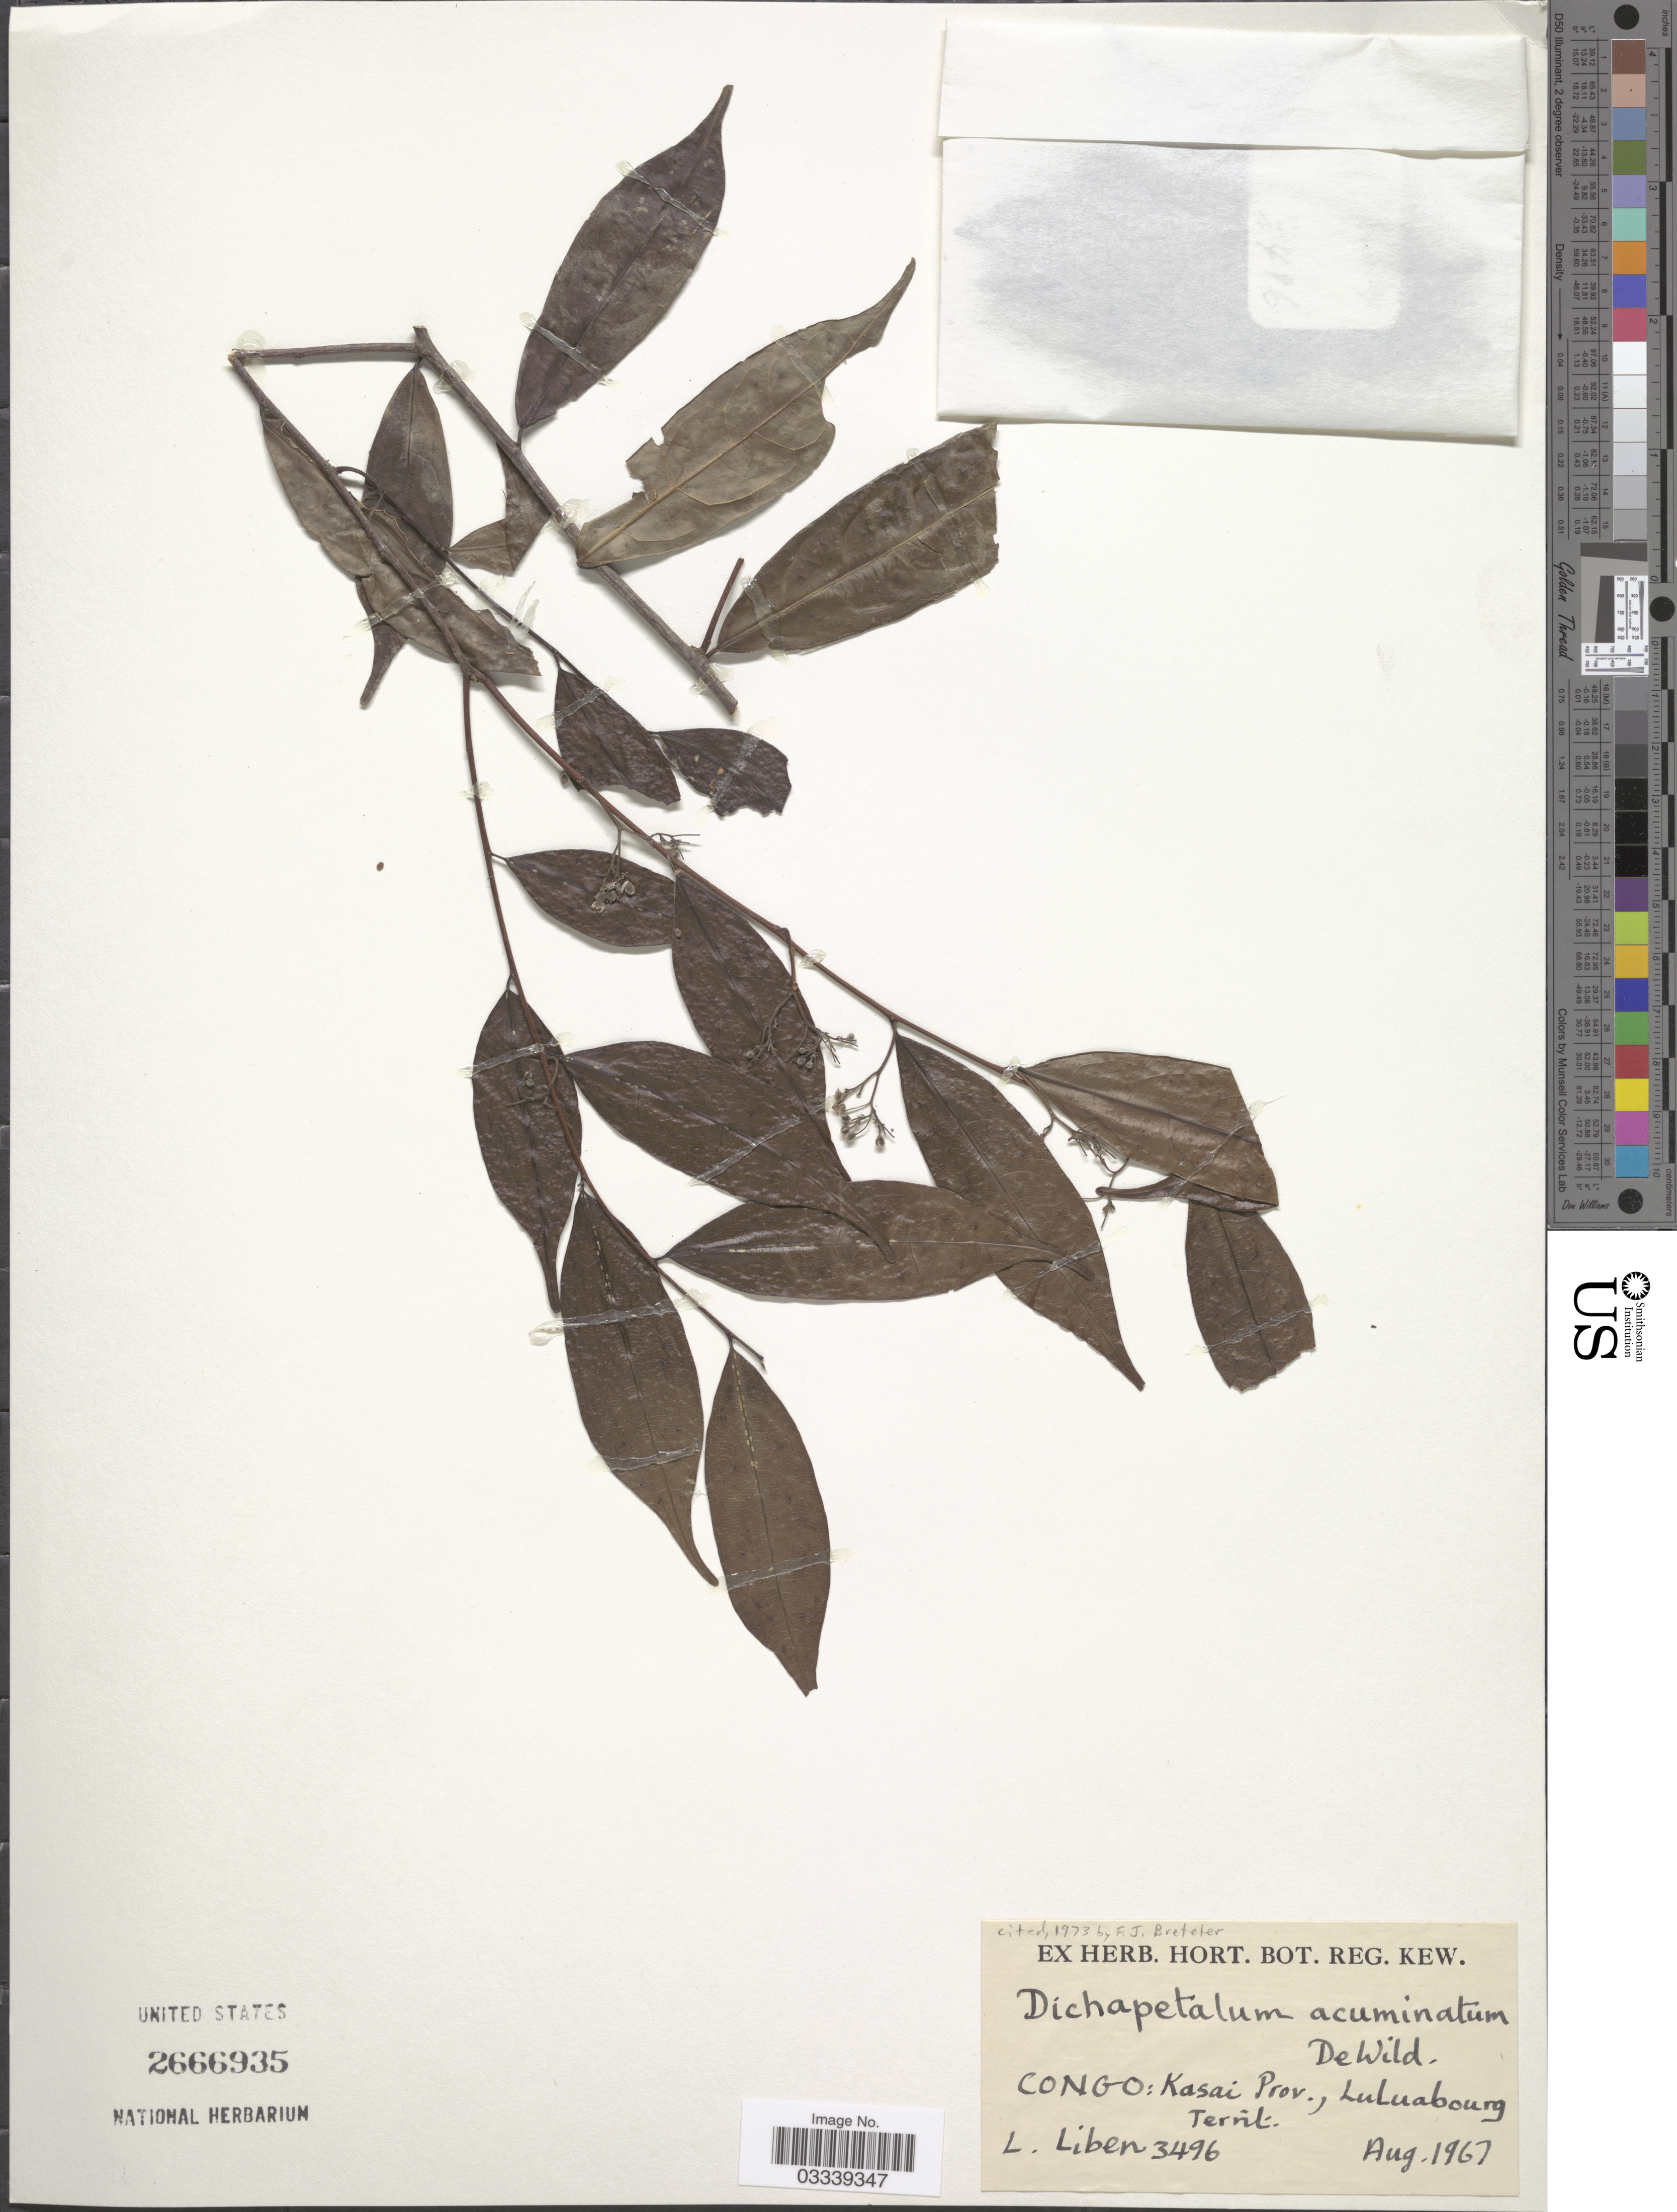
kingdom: Plantae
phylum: Tracheophyta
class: Magnoliopsida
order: Malpighiales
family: Dichapetalaceae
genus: Dichapetalum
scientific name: Dichapetalum acuminatum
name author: De Wild.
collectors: L. Liben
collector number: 3496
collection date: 1967-08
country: Congo, Democratic Republic of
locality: Congo: Kasai Prov., Luluabourg Territ.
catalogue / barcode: US 2666935